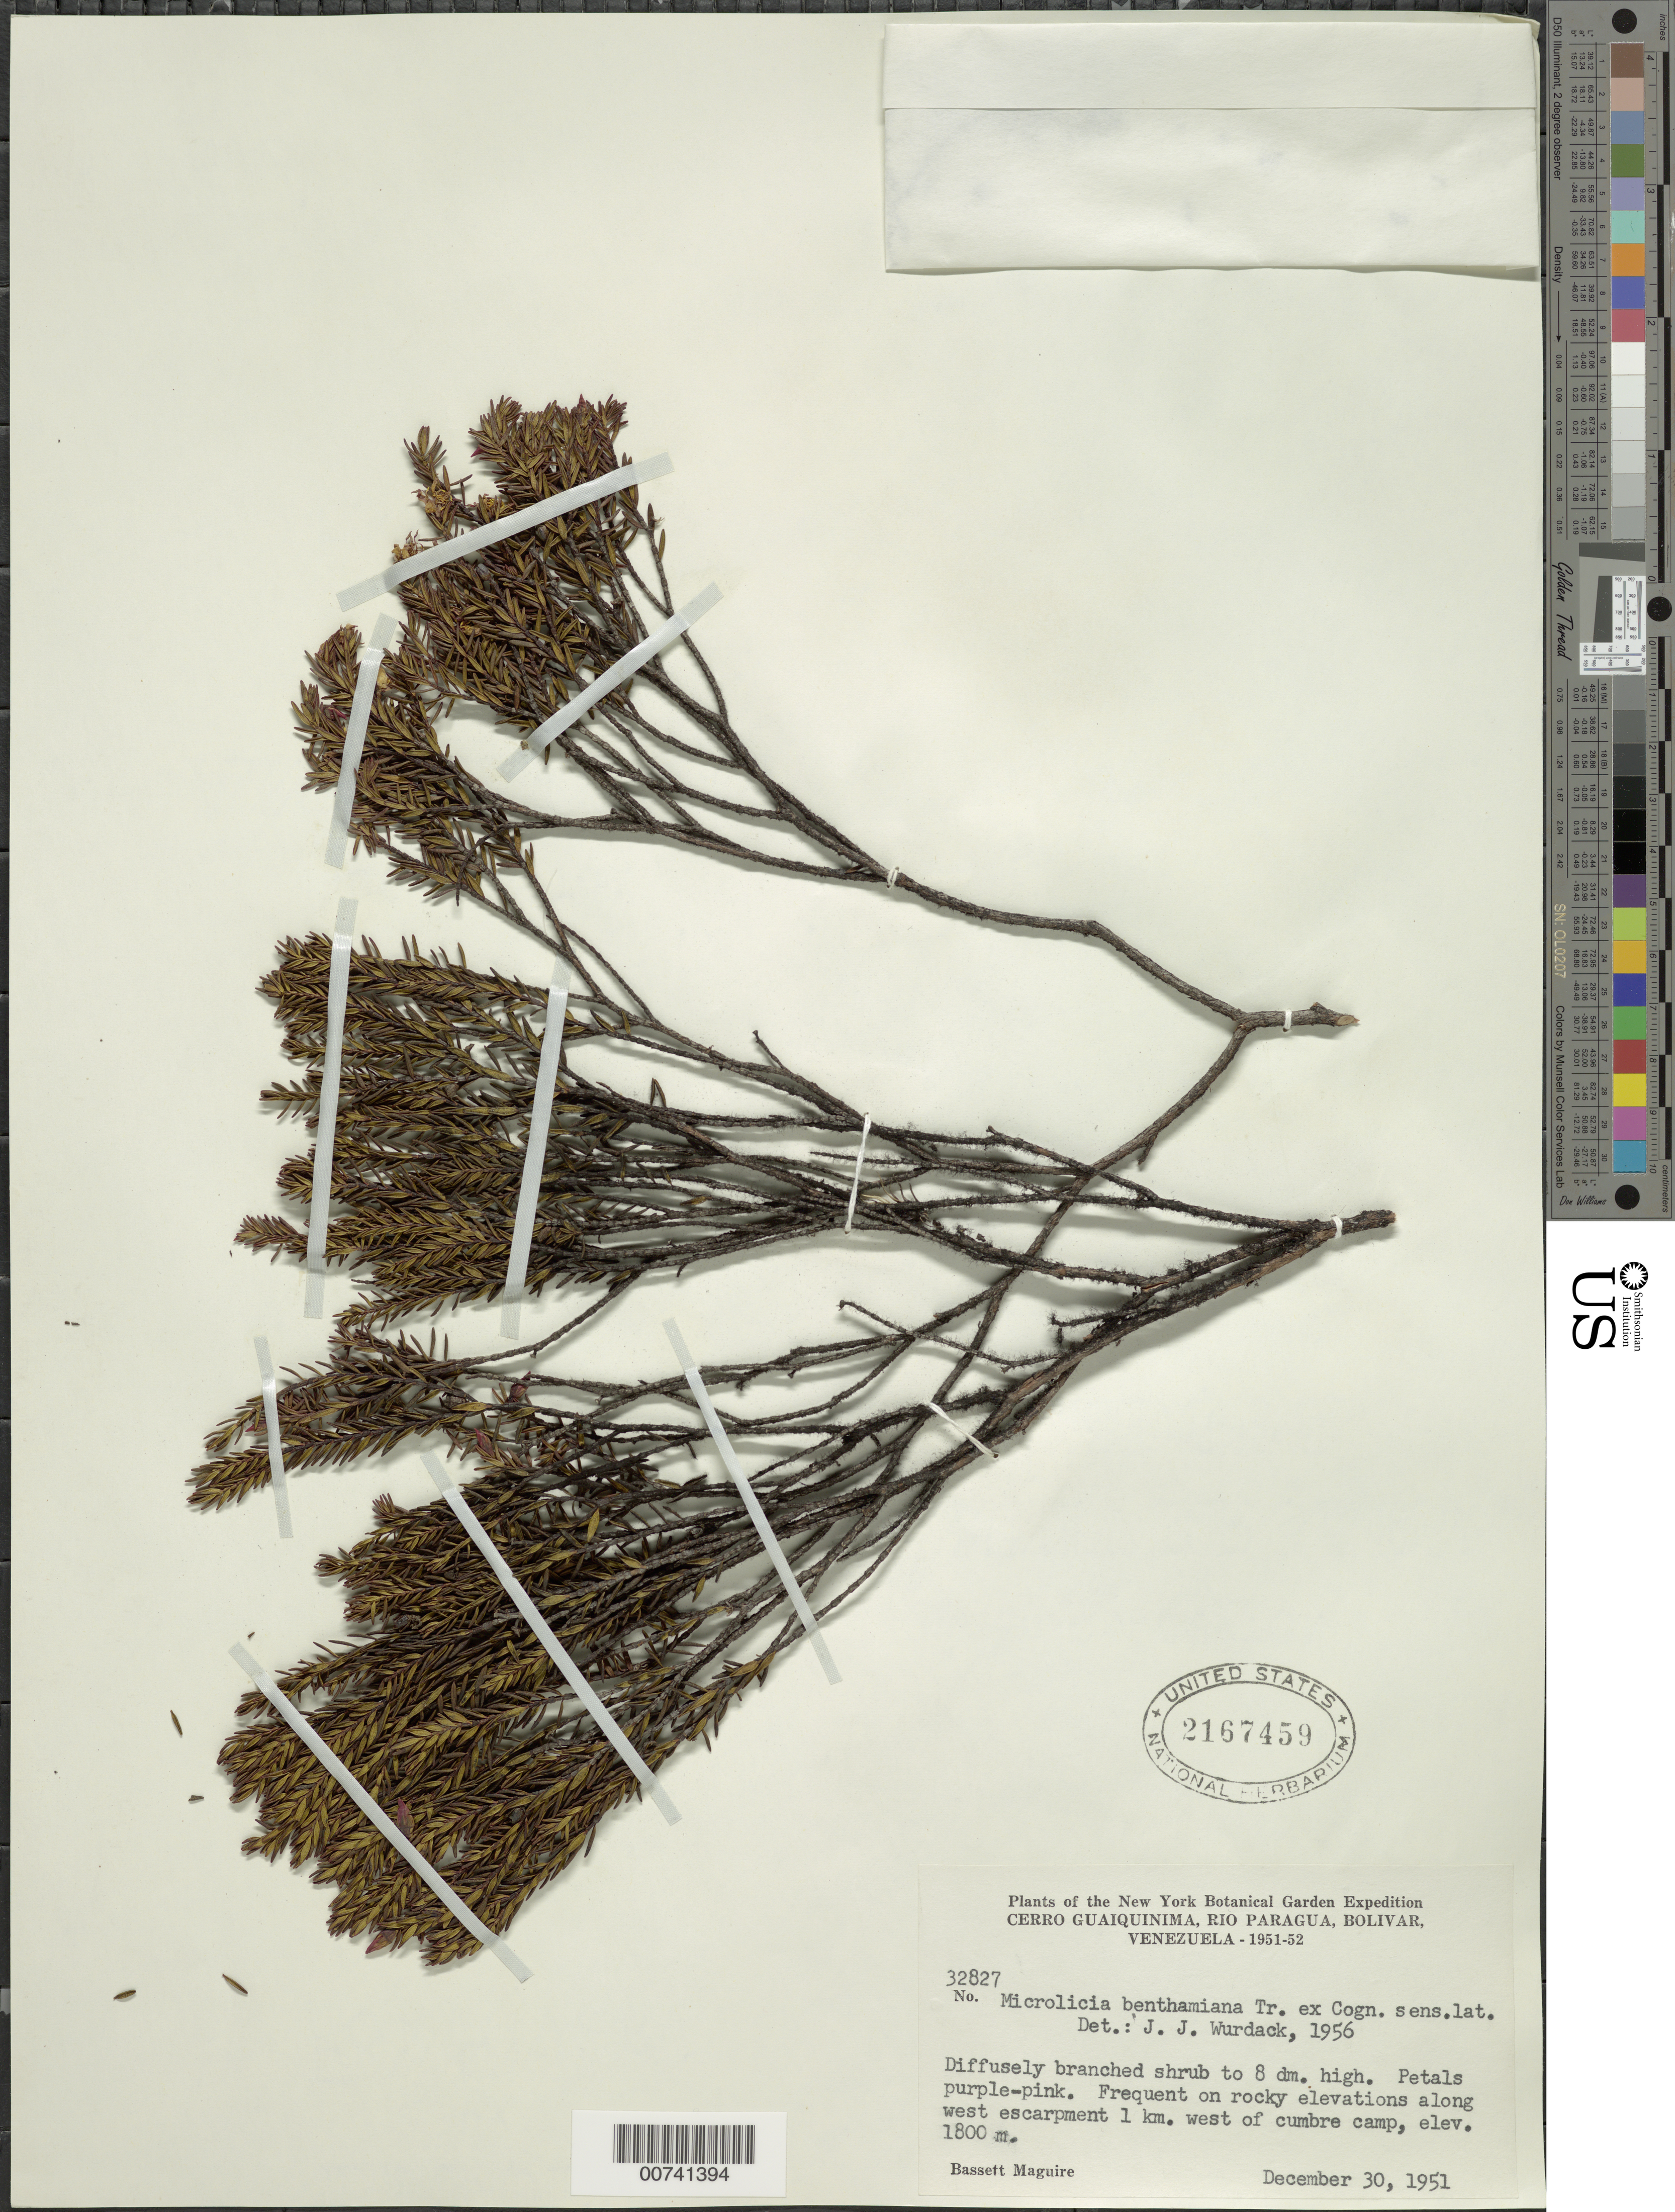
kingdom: Plantae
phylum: Tracheophyta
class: Magnoliopsida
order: Myrtales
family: Melastomataceae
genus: Microlicia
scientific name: Microlicia benthamiana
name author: Triana ex Cogn.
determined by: Wurdack, John J., (US), US (UNITED STATES)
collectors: B. Maguire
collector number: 32827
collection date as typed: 29-Dec-51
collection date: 1951-12-29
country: Venezuela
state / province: Bolívar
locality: Cerro Guaiquinima, Río Paragua, 1 km S of Cumbre Camp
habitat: Rocky elevations along W escarpment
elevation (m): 1800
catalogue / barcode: US 2167459